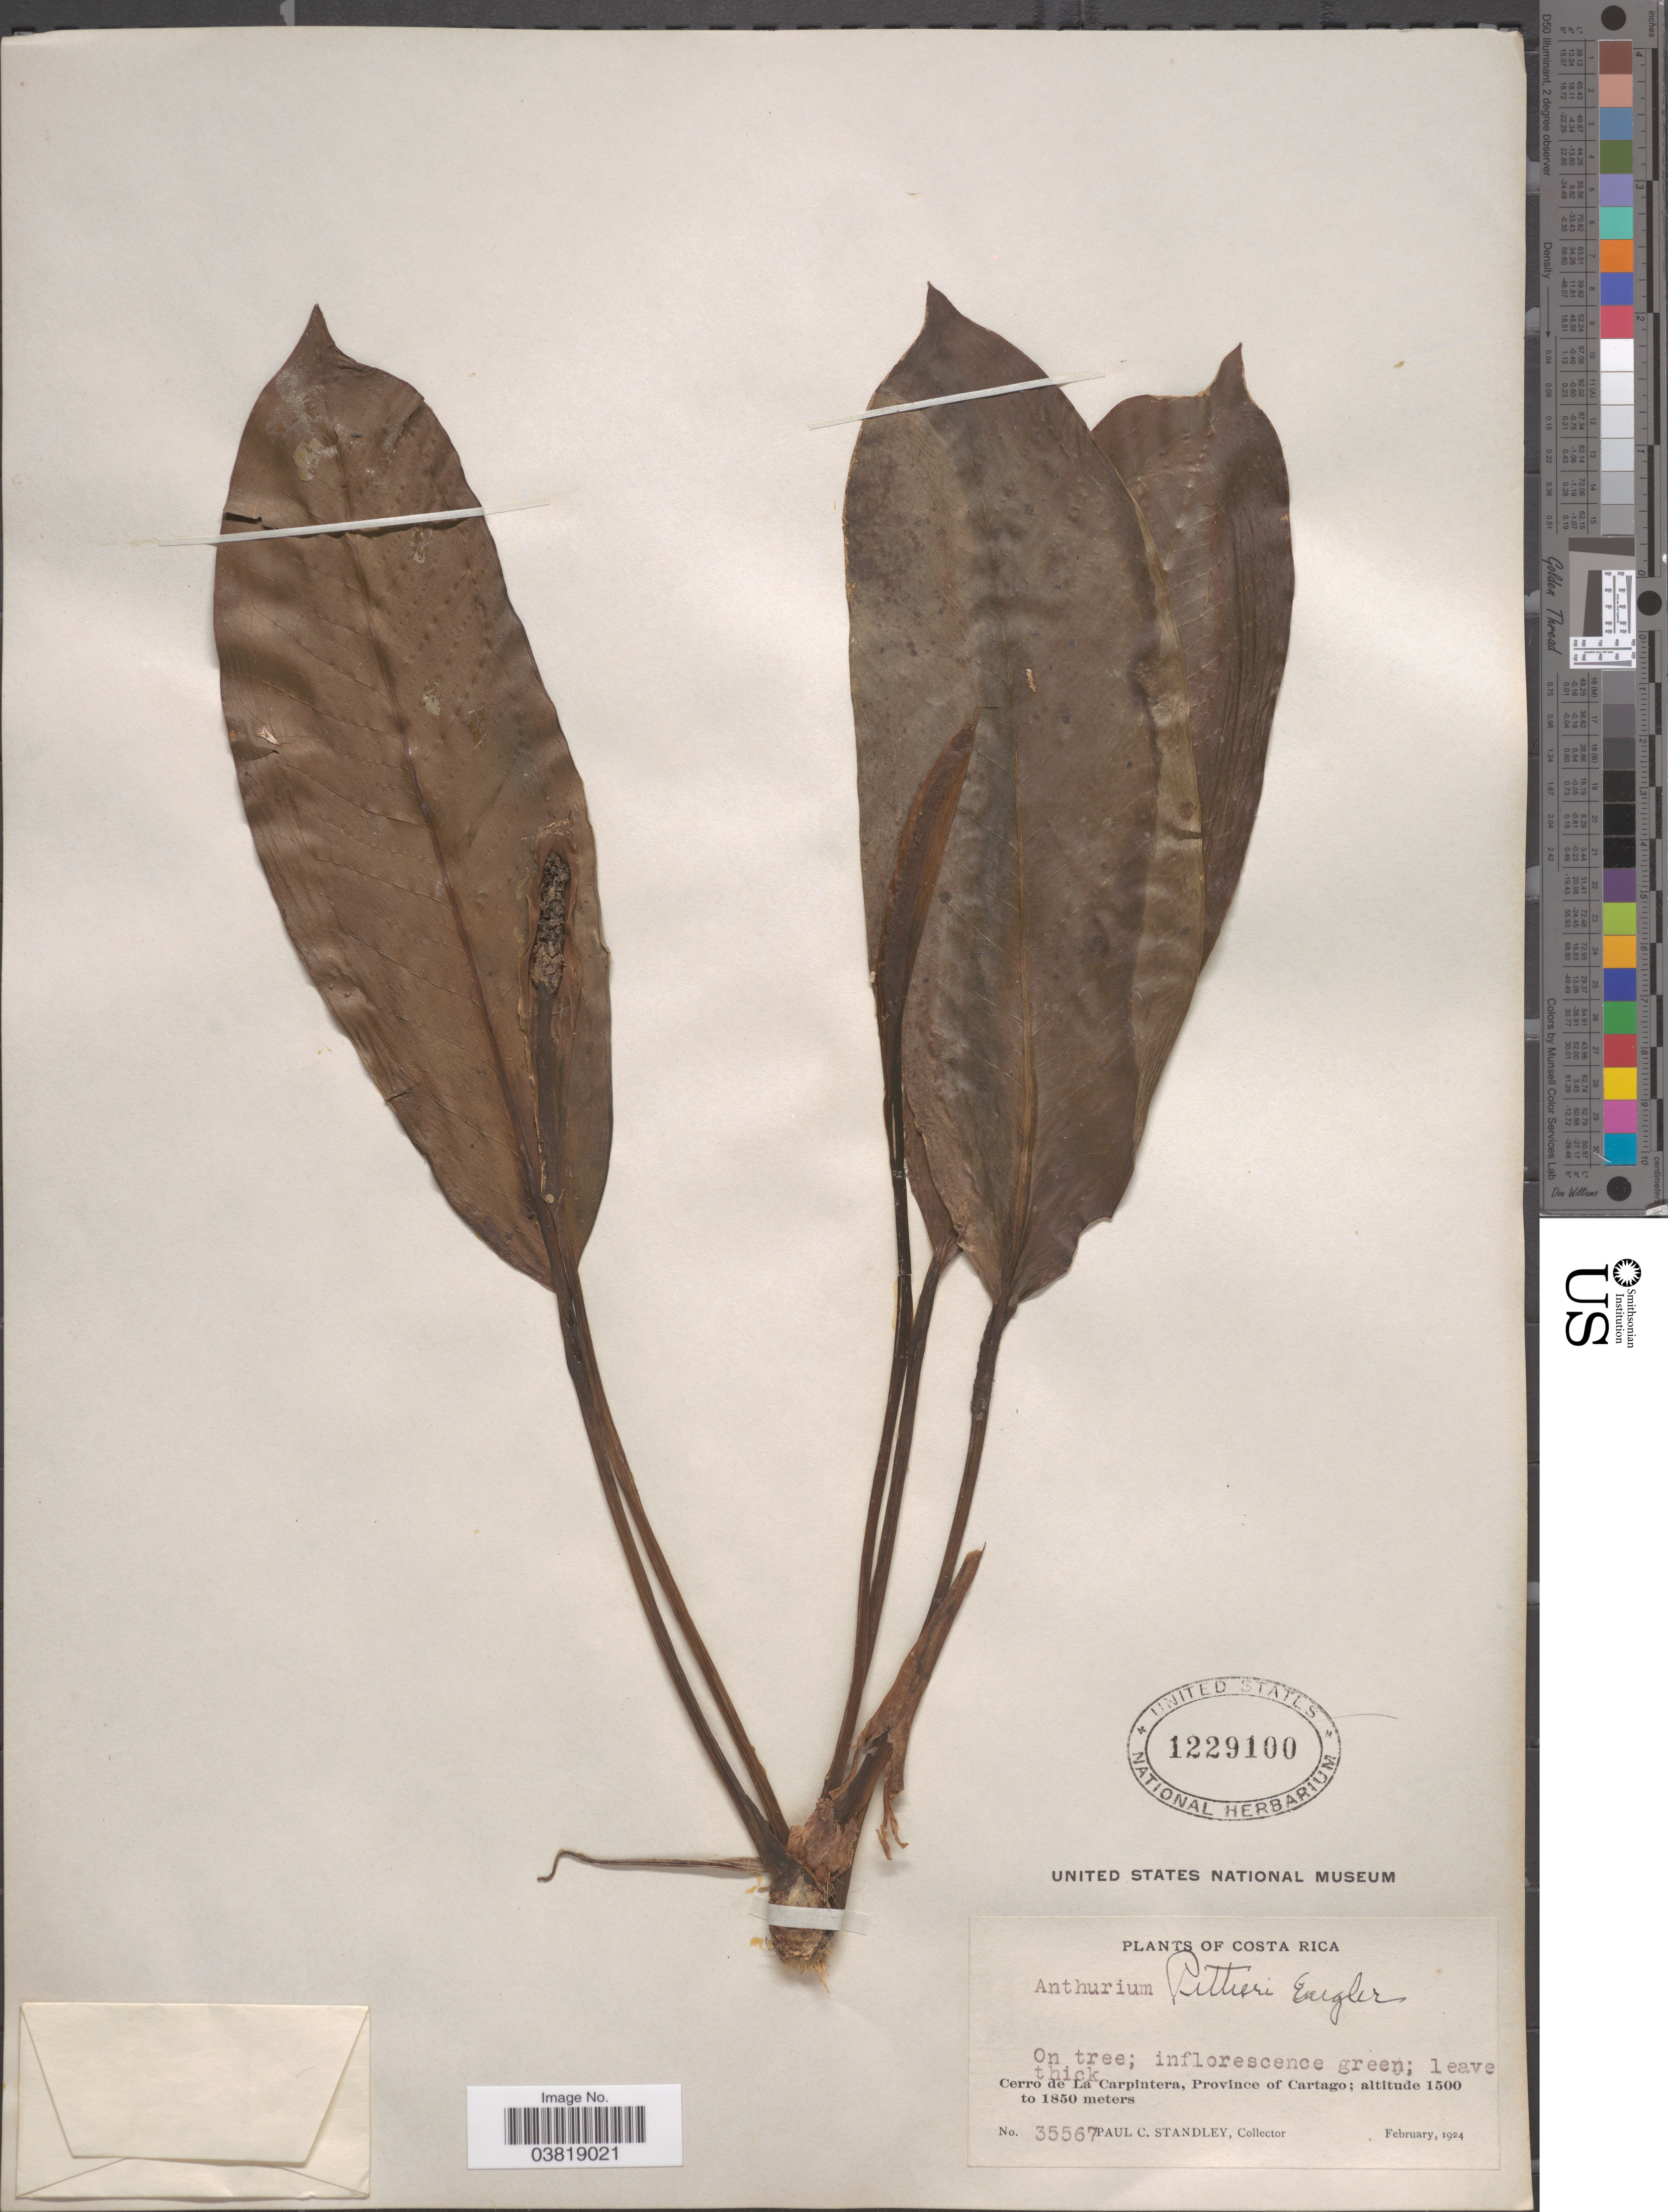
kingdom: Plantae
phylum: Tracheophyta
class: Liliopsida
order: Alismatales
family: Araceae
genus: Anthurium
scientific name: Anthurium pittieri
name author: Engl.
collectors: P. C. Standley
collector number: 35567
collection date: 1924-02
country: Costa Rica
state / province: Cartago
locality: Cerro de La Carpintera.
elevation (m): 1500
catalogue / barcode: US 1229100